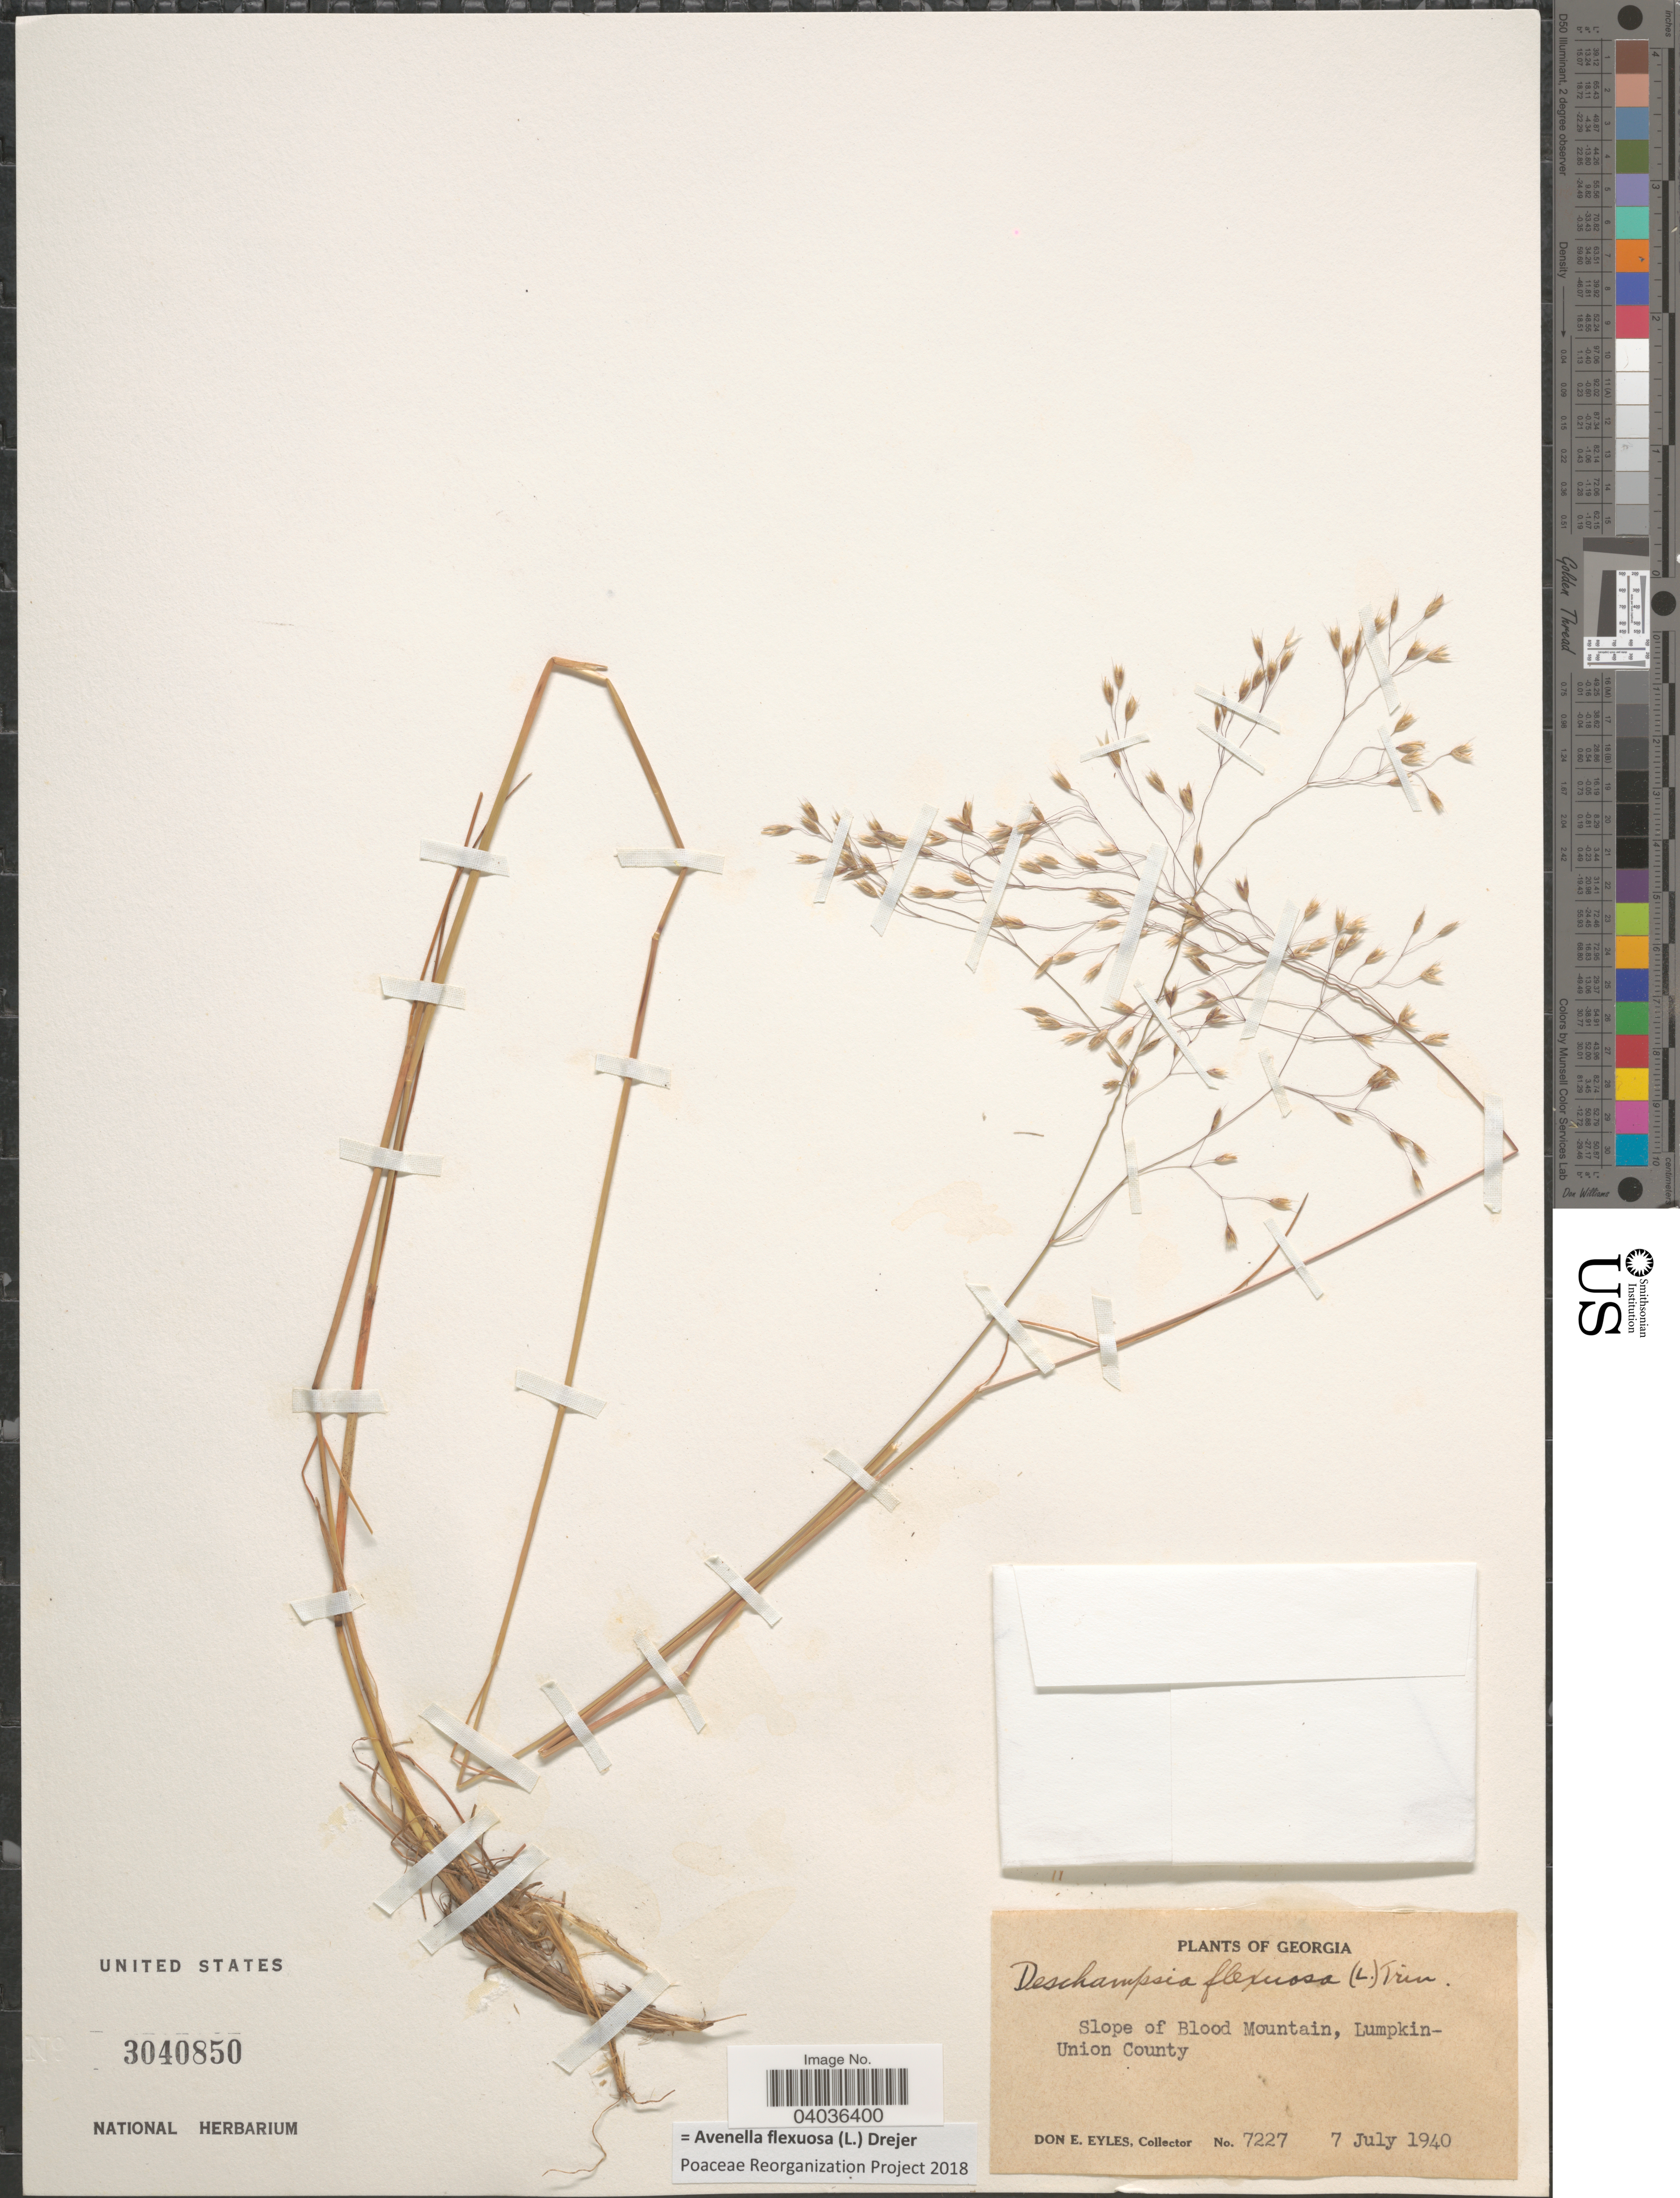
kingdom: Plantae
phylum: Tracheophyta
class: Liliopsida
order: Poales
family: Poaceae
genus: Avenella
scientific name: Avenella flexuosa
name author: (L.) Drejer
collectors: D. Eyles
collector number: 7227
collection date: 1940-07-07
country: United States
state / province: Georgia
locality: Slope of Blood Mountain, Lumpkin-Union County.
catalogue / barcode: US 3040850